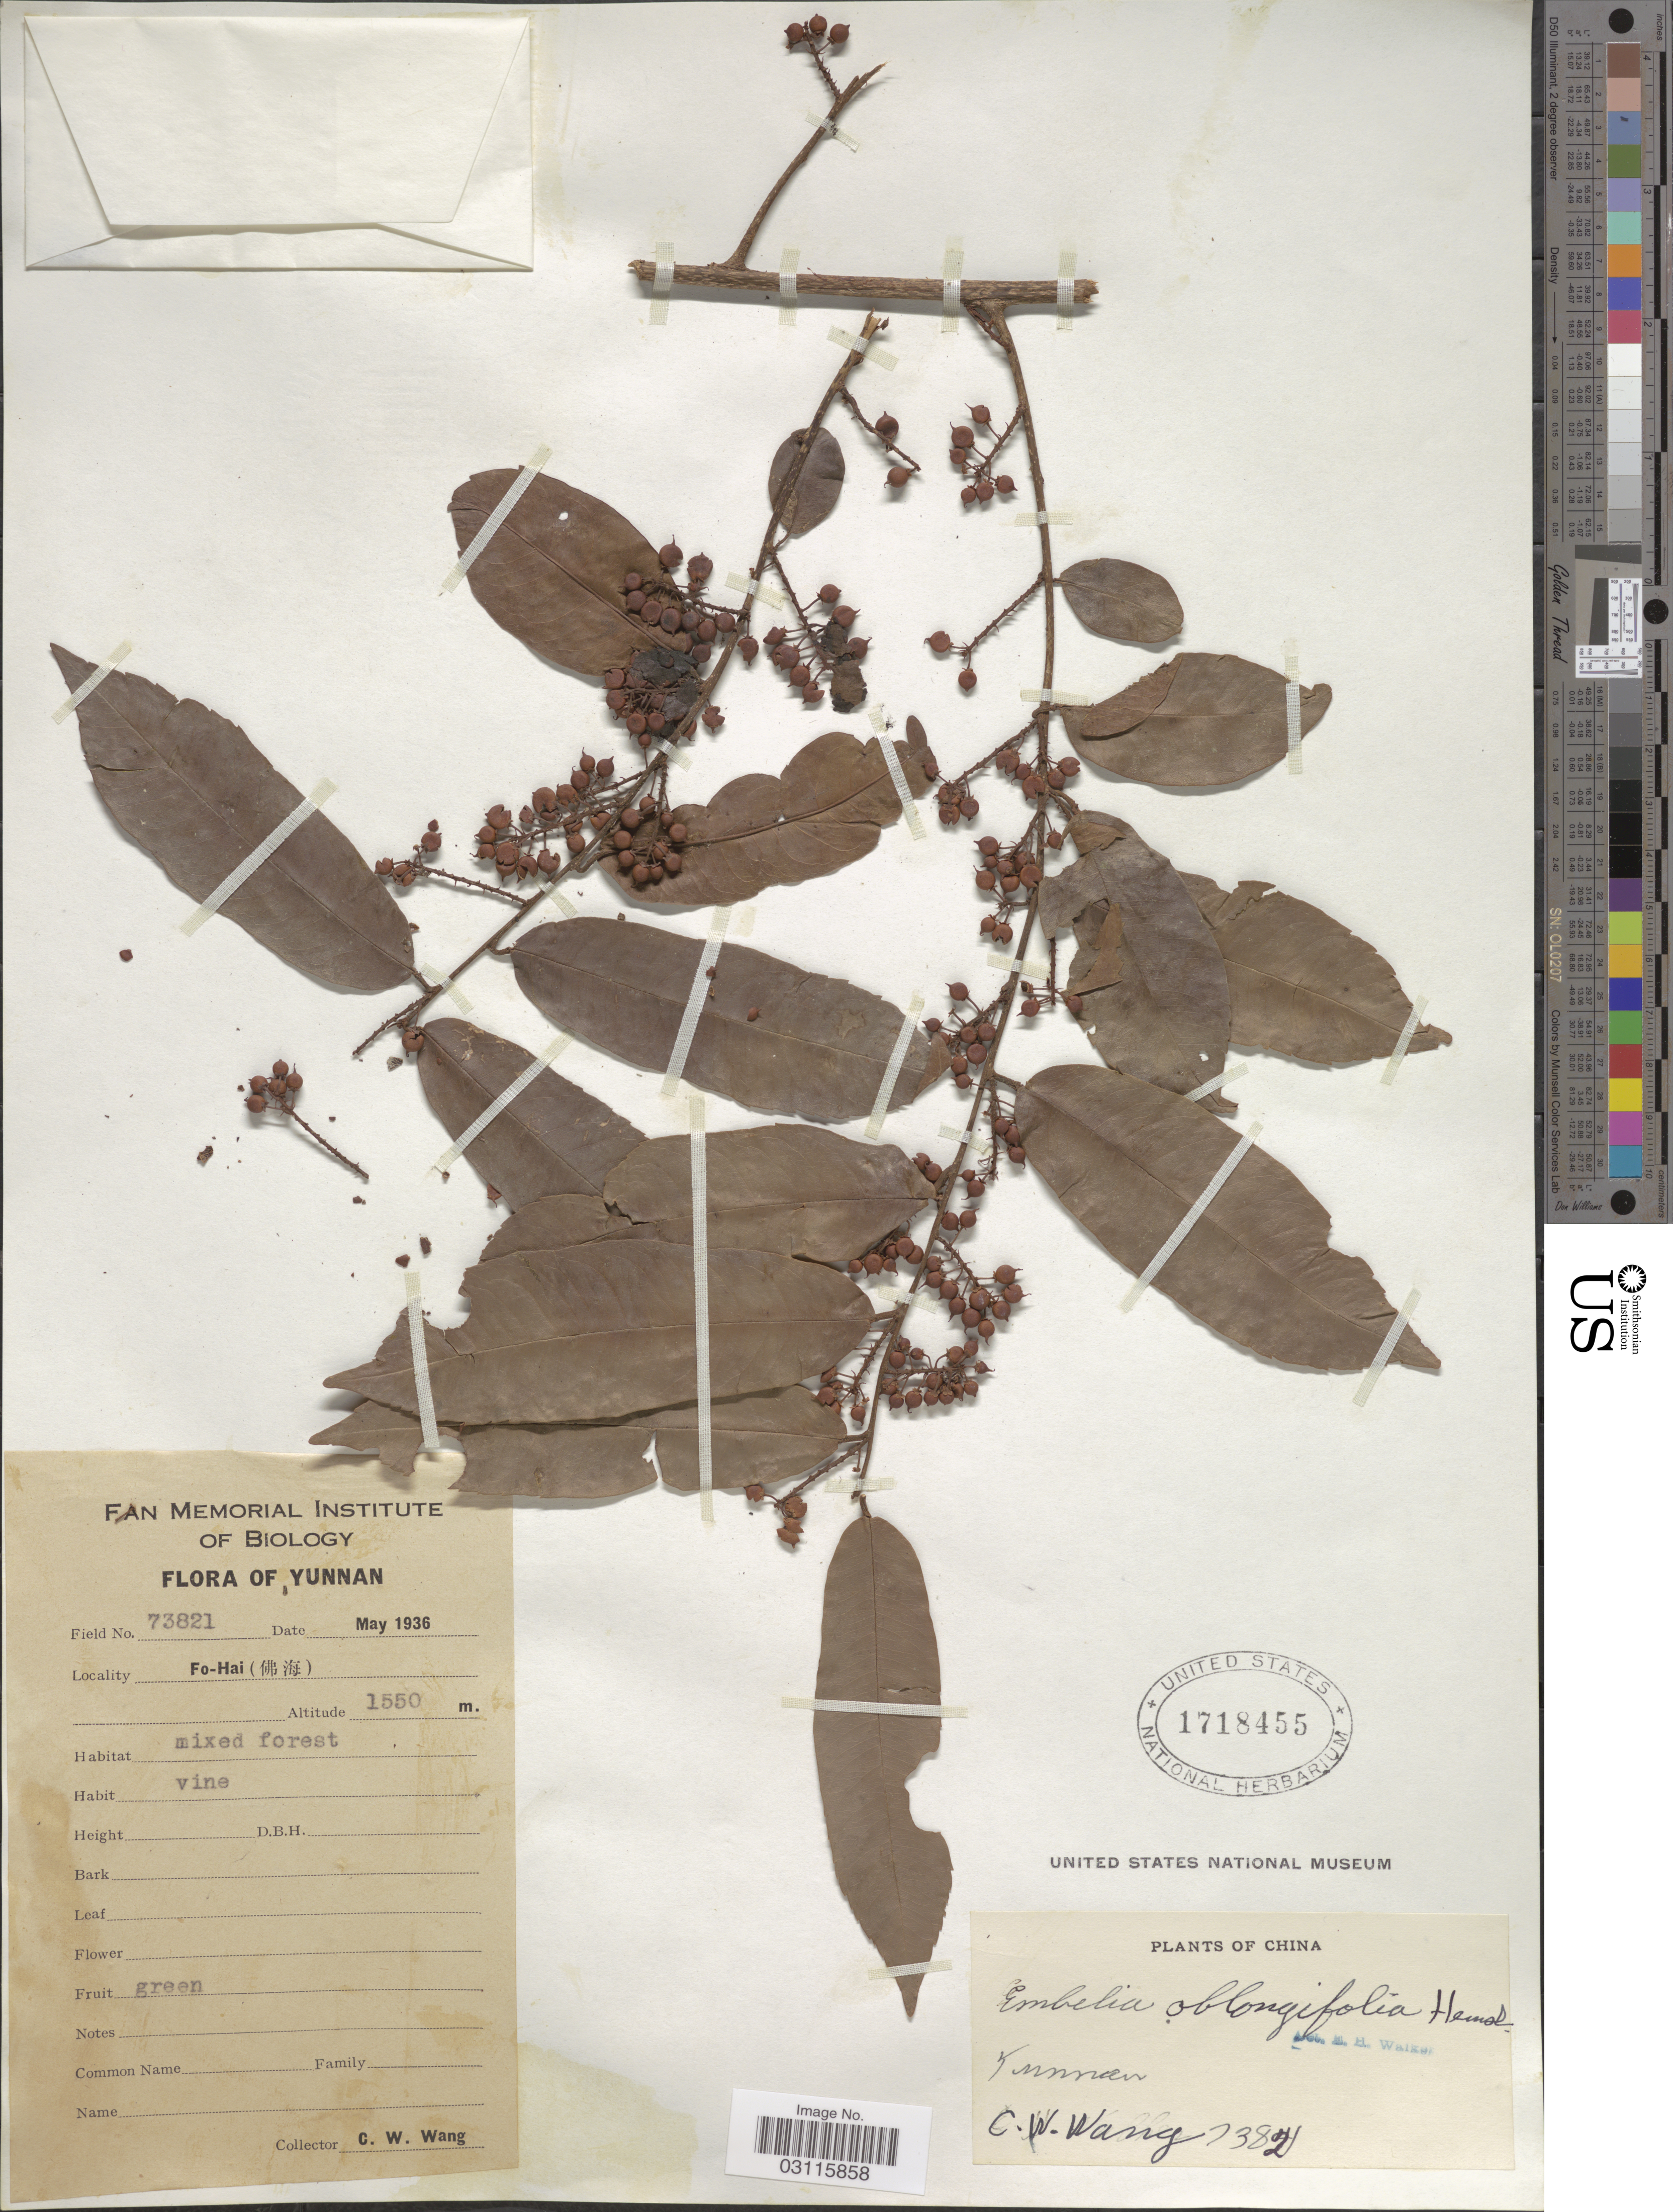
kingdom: Plantae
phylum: Tracheophyta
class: Magnoliopsida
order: Ericales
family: Primulaceae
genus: Embelia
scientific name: Embelia oblongifolia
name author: Hemsl.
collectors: C. W. Wang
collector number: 73821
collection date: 1936-05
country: China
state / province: Yunnan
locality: Fo-Hai.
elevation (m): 1550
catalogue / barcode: US 1718455